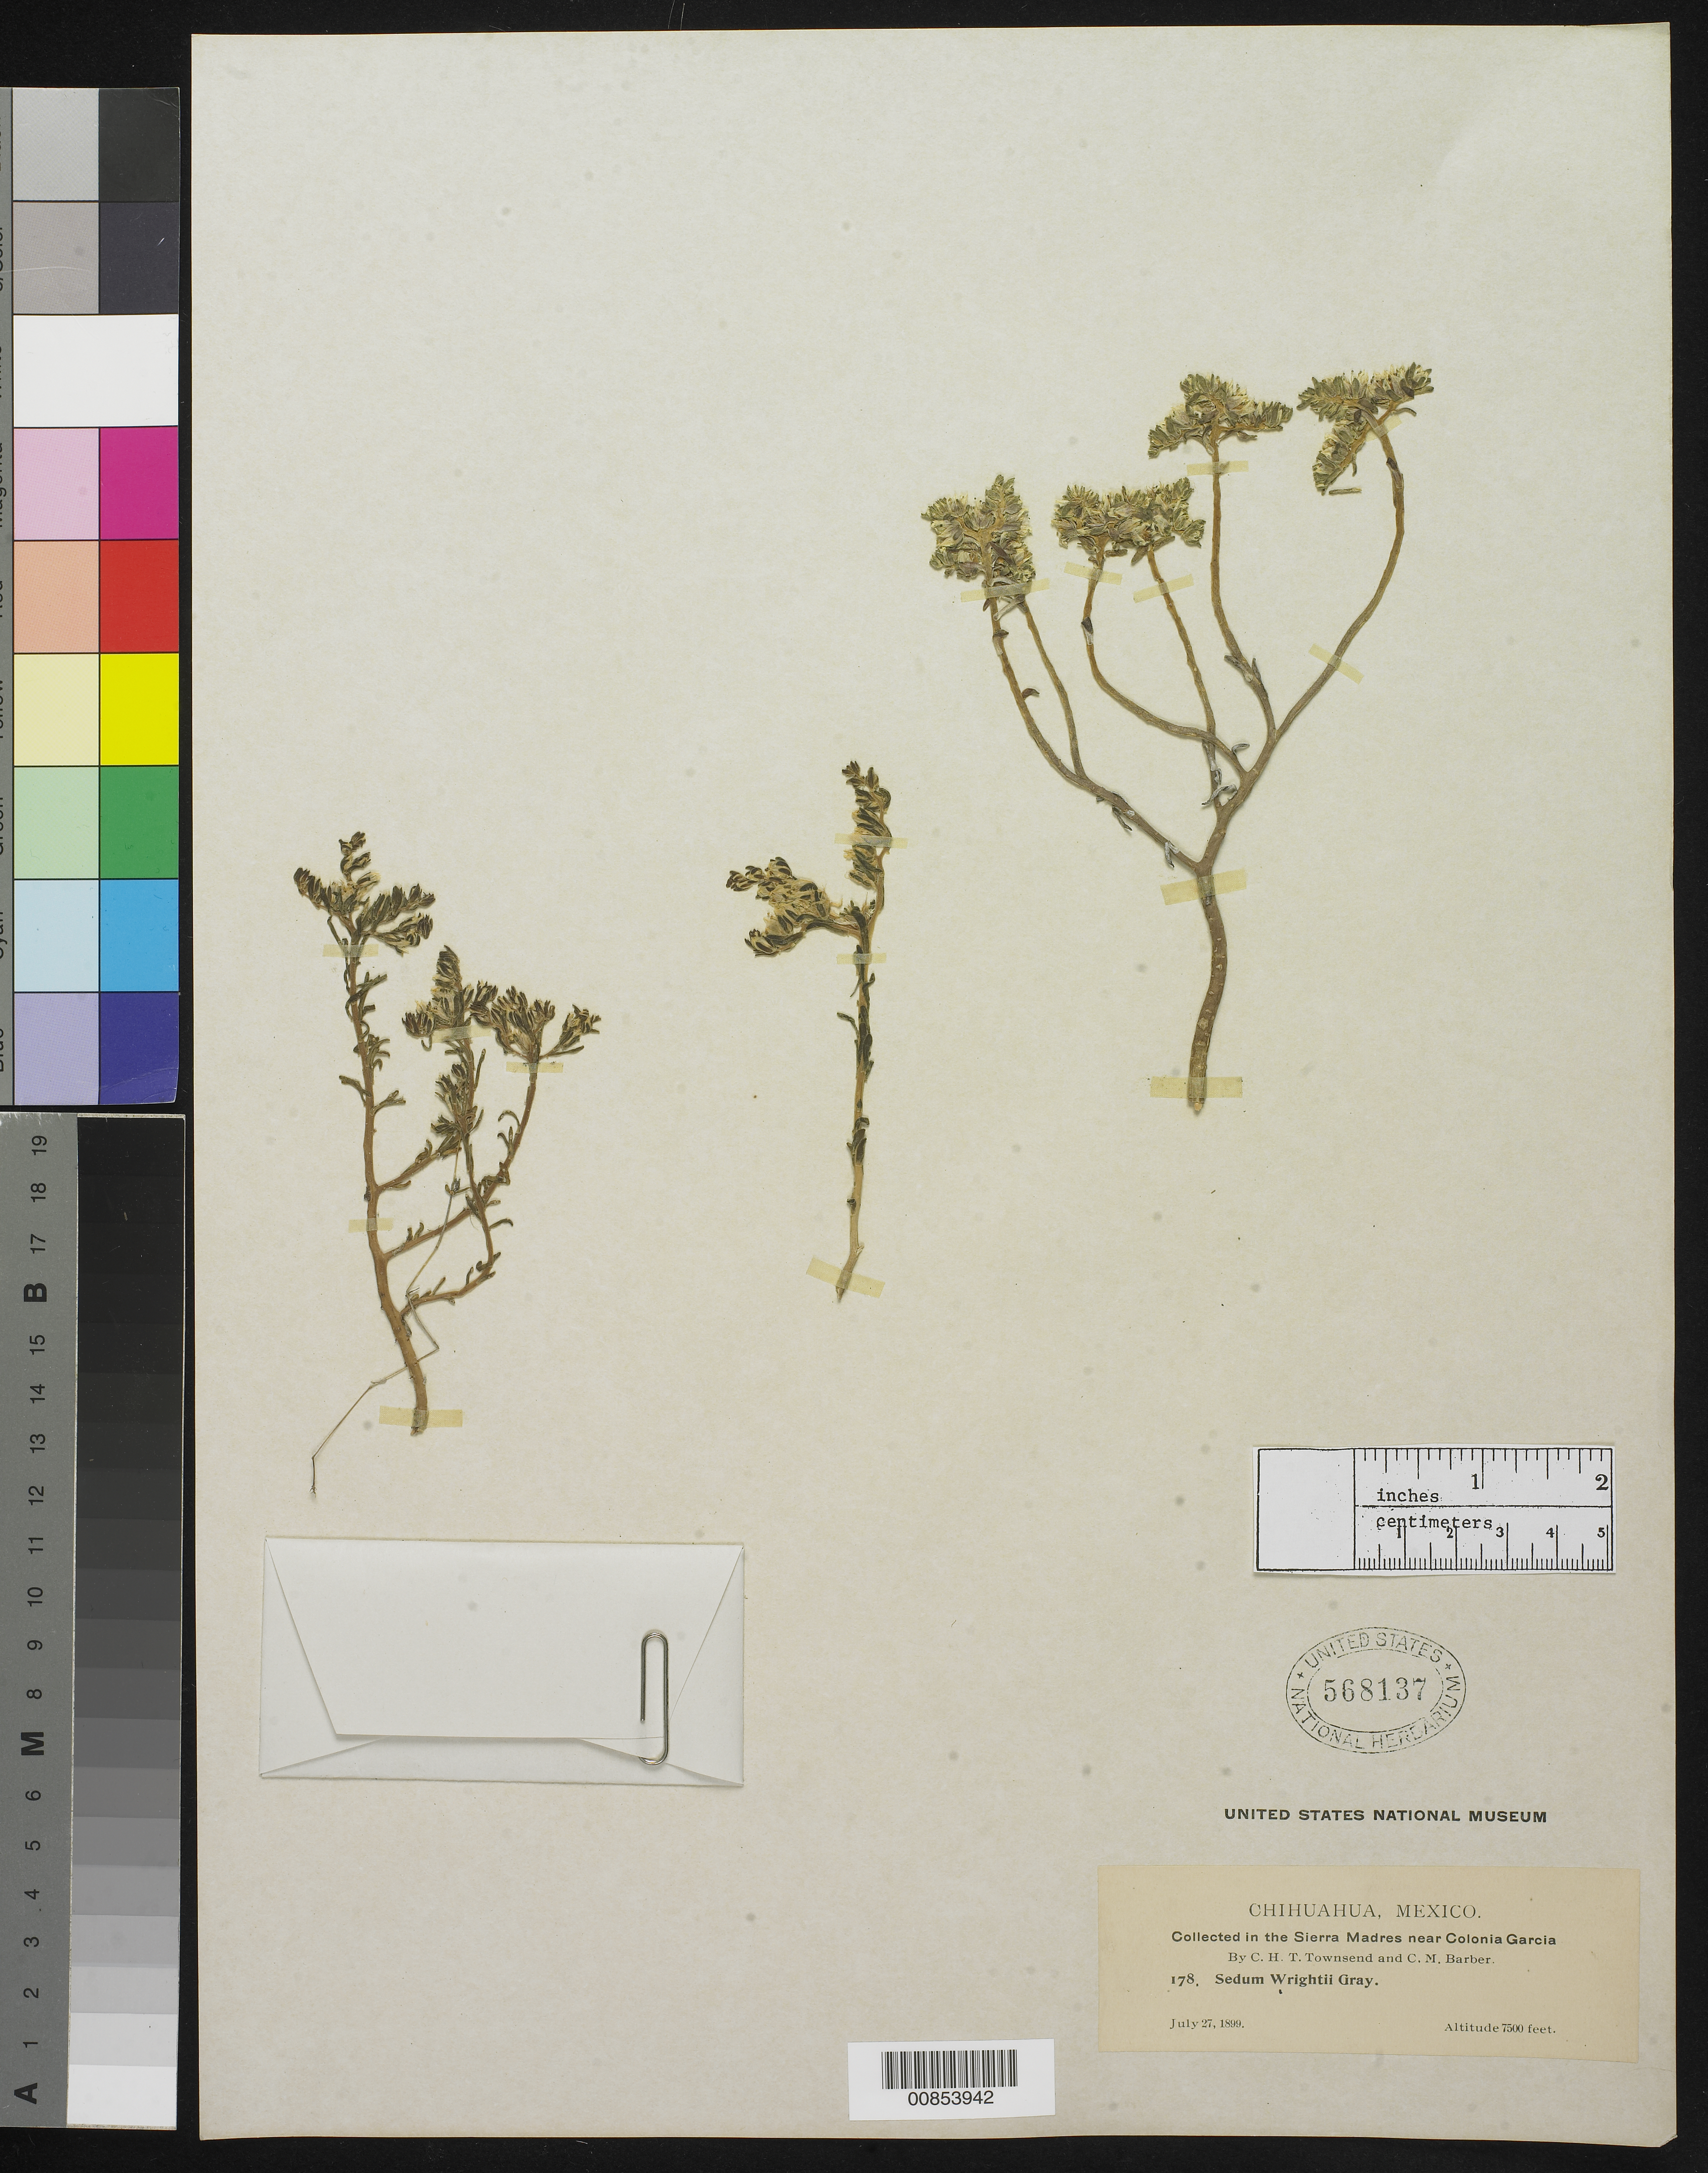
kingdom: Plantae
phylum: Tracheophyta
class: Magnoliopsida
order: Saxifragales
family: Crassulaceae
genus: Sedum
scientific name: Sedum wrightii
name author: A. Gray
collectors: C. H. T. Townsend & C. Barber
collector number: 178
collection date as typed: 27 Jul 1899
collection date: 1899-07-27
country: Mexico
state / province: Chihuahua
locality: Sierra Madre near Colonia García.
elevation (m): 2286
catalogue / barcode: US 568137